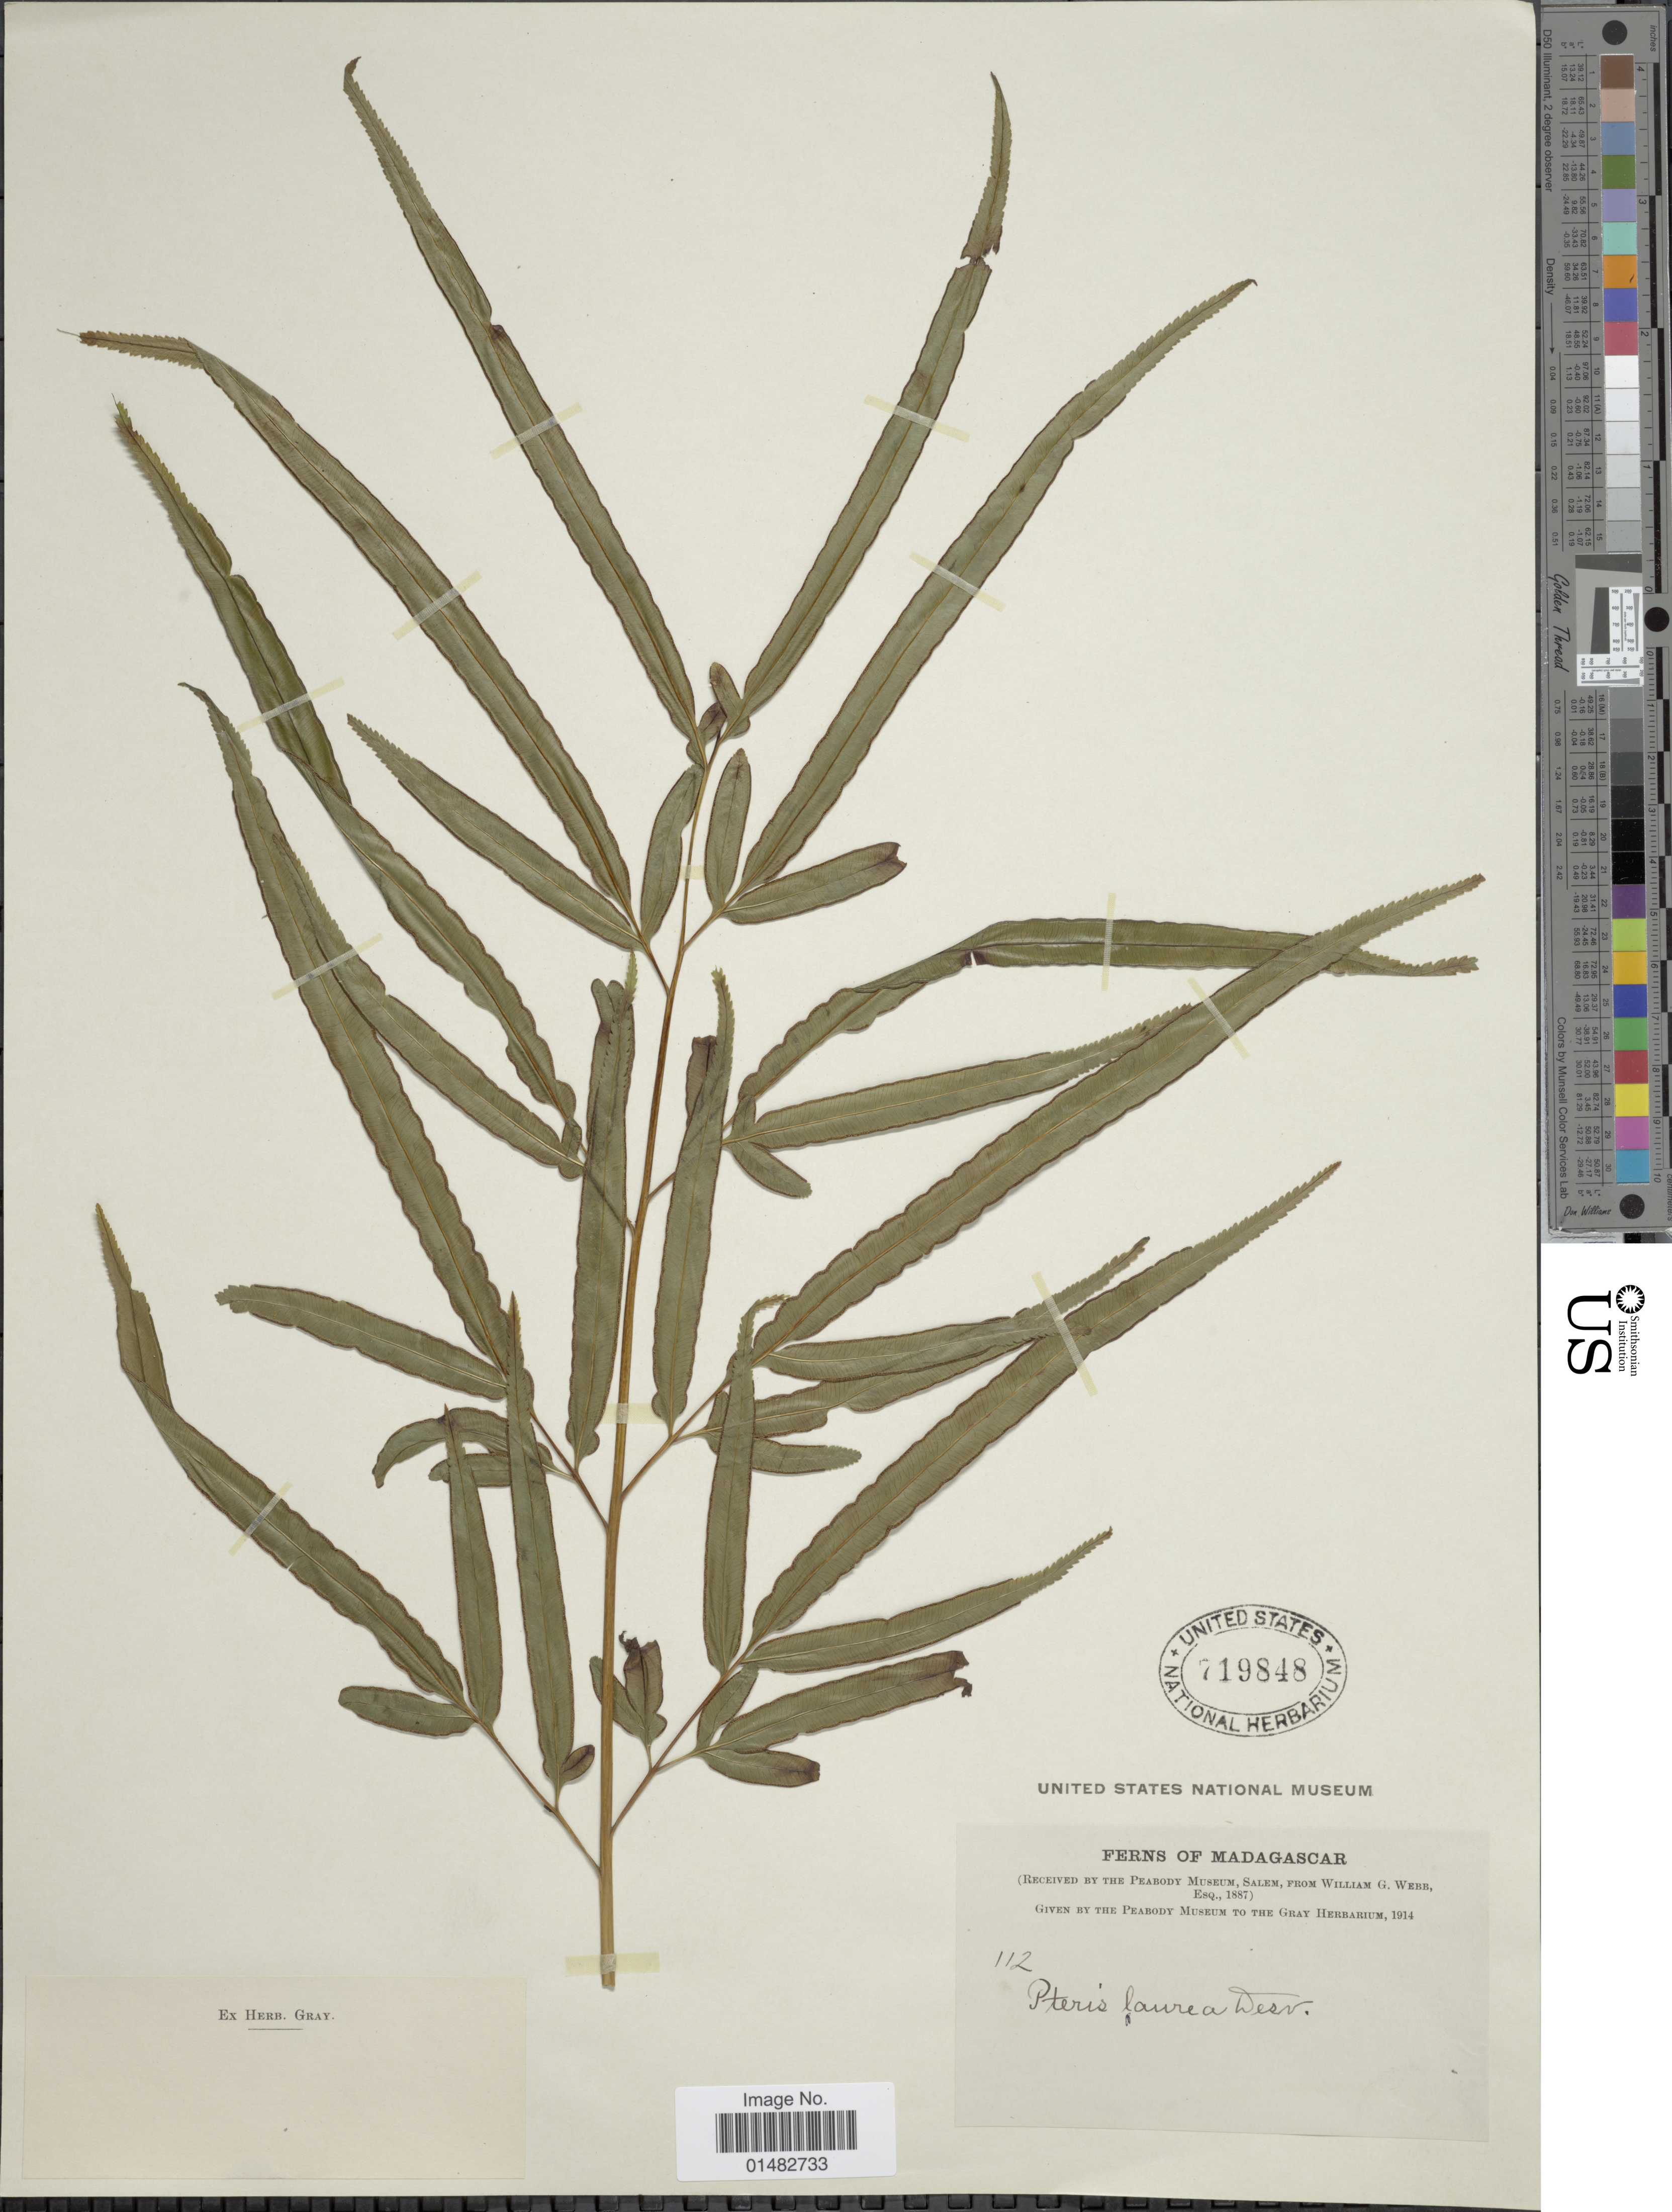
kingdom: Plantae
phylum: Tracheophyta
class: Polypodiopsida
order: Polypodiales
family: Pteridaceae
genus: Pteris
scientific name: Pteris laurea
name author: Desv.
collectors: ex herb. Gray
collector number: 112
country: Madagascar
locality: Madagascar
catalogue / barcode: US 719848